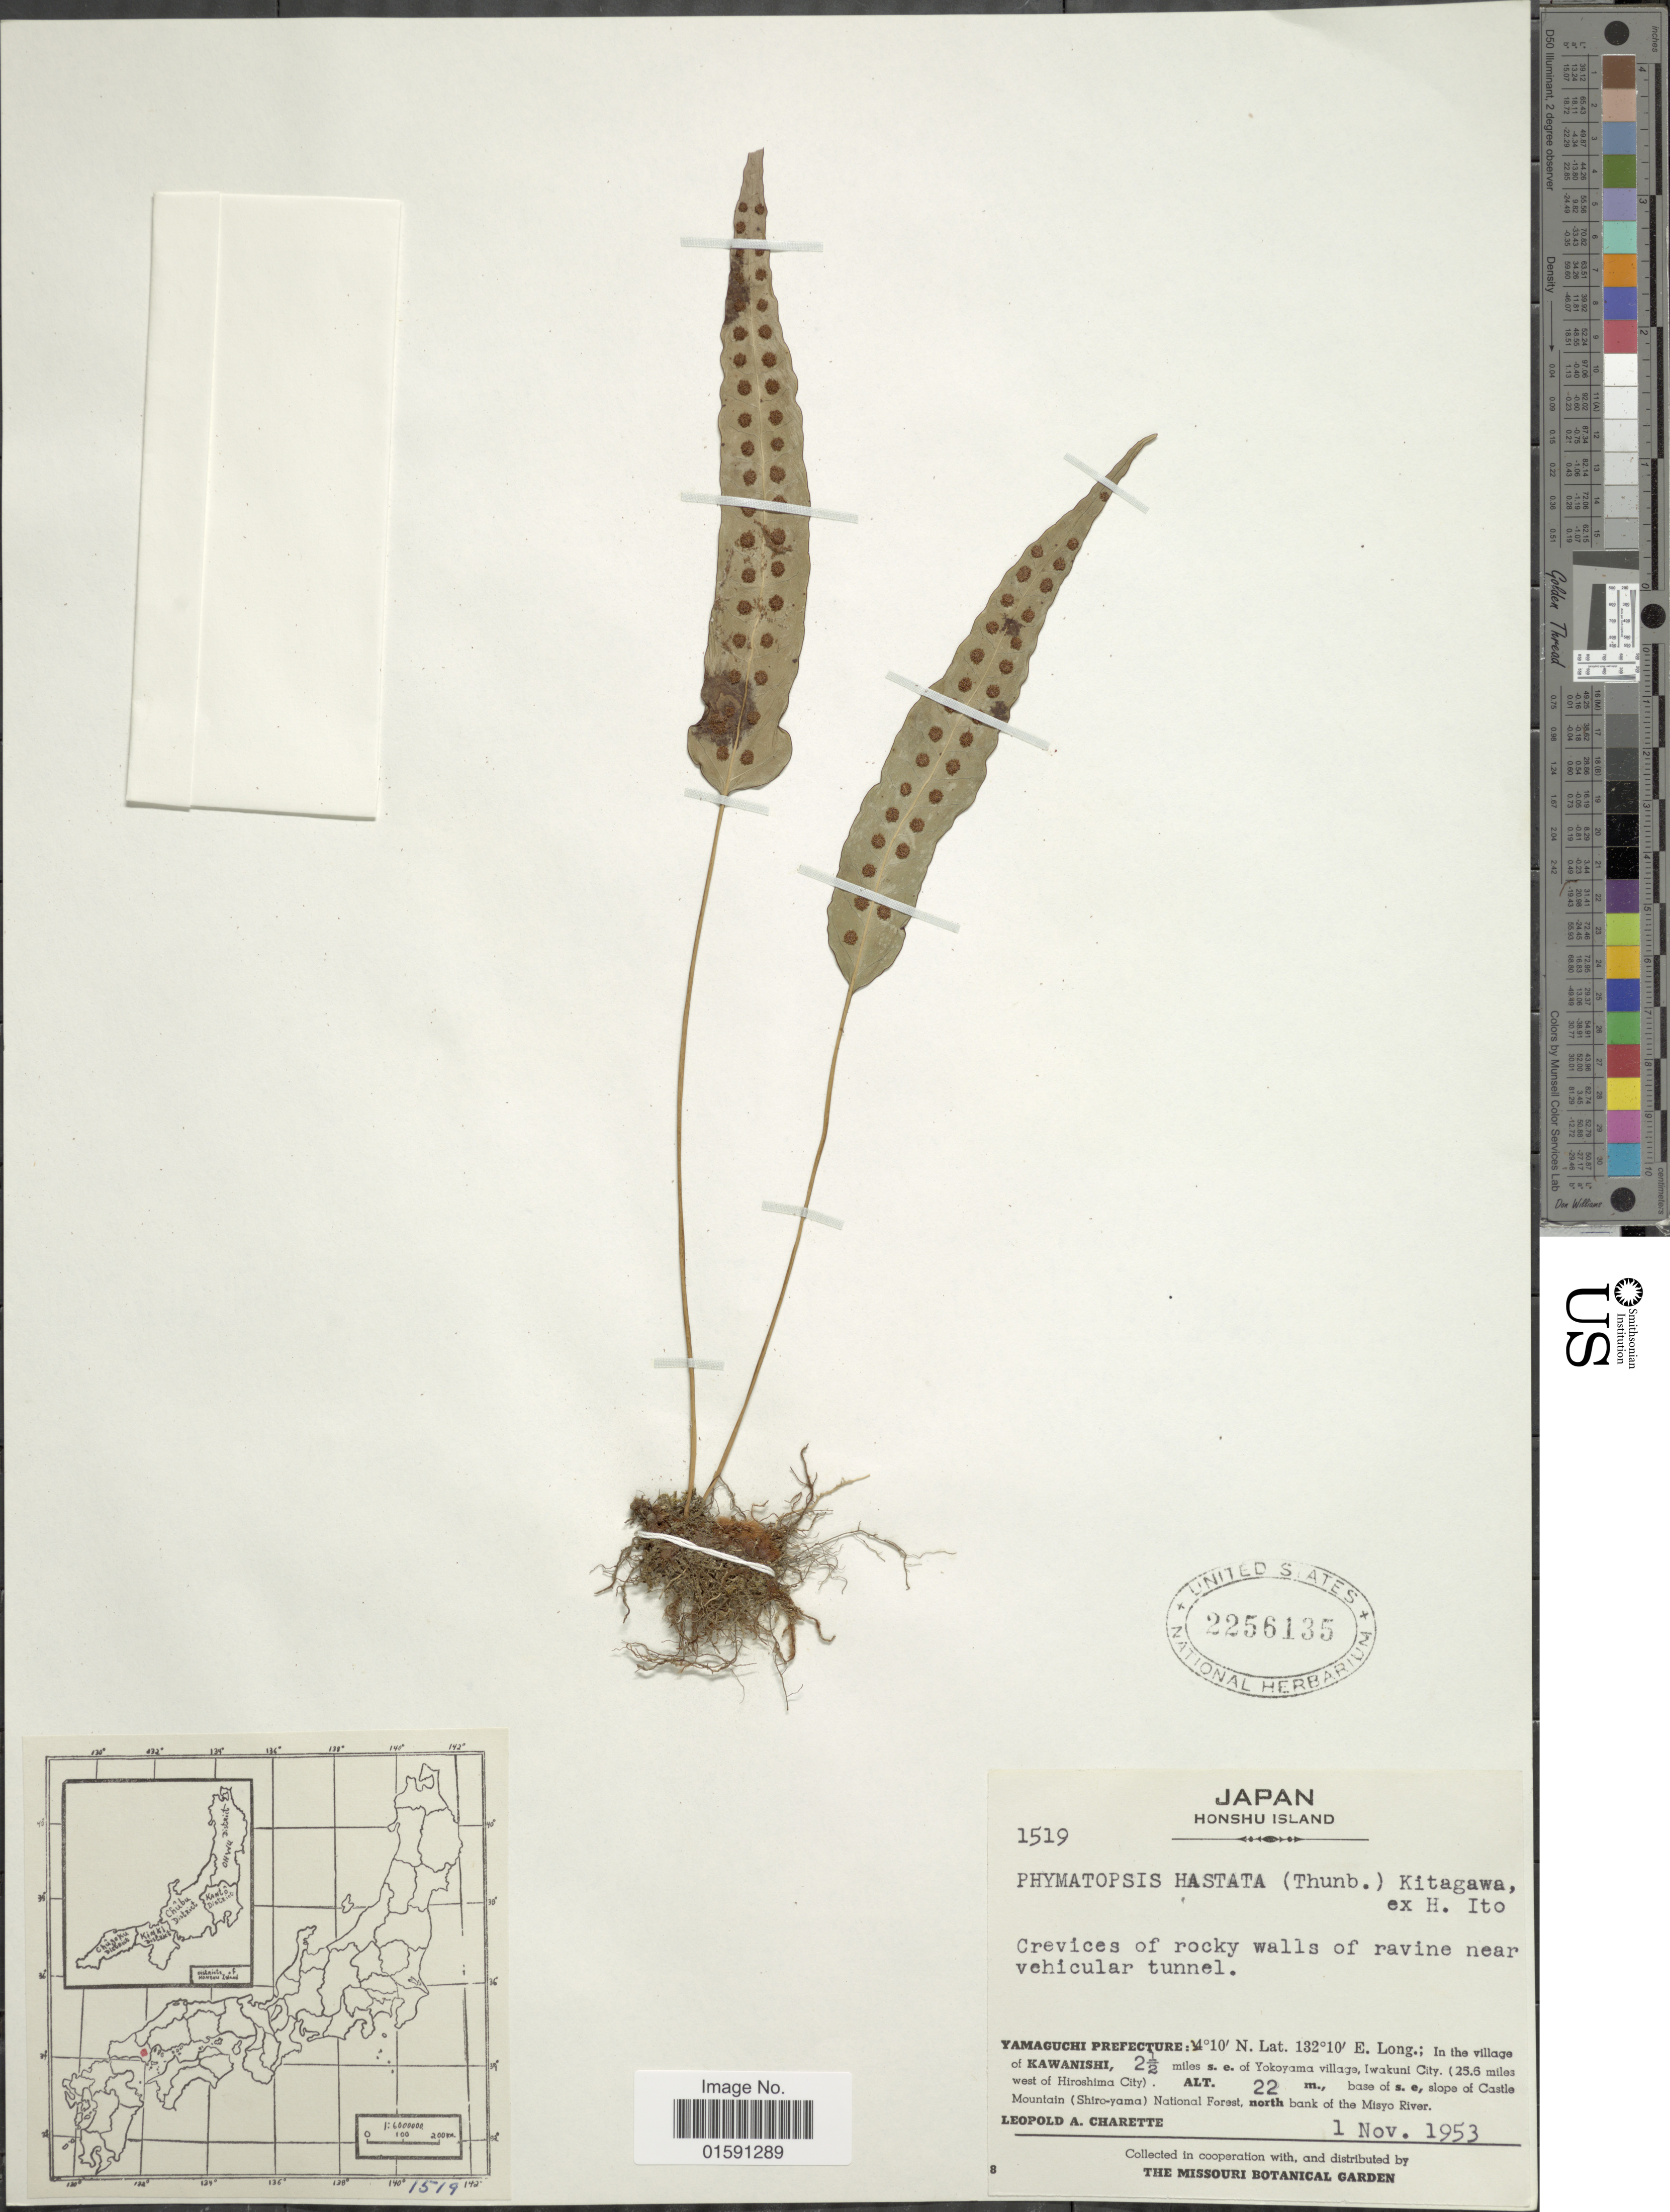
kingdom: Plantae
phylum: Tracheophyta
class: Polypodiopsida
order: Polypodiales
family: Polypodiaceae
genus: Selliguea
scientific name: Selliguea hastata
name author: (Thunb.) Fraser-Jenk.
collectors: L. A. Charette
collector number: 1519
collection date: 1953-11-01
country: Japan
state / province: Yamaguti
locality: Honshu Island. Yamacuchi Prefecture. In the village of Kawanishi, 2.5 miles s.e. of Yokoyama village, Iwakuni City, (25.6 miles west of Hiroshima City) base of s.e. slope of Castle Mountain (Shiro-yama) National Forest, north bank of the Misyo River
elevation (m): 22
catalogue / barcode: US 2256135